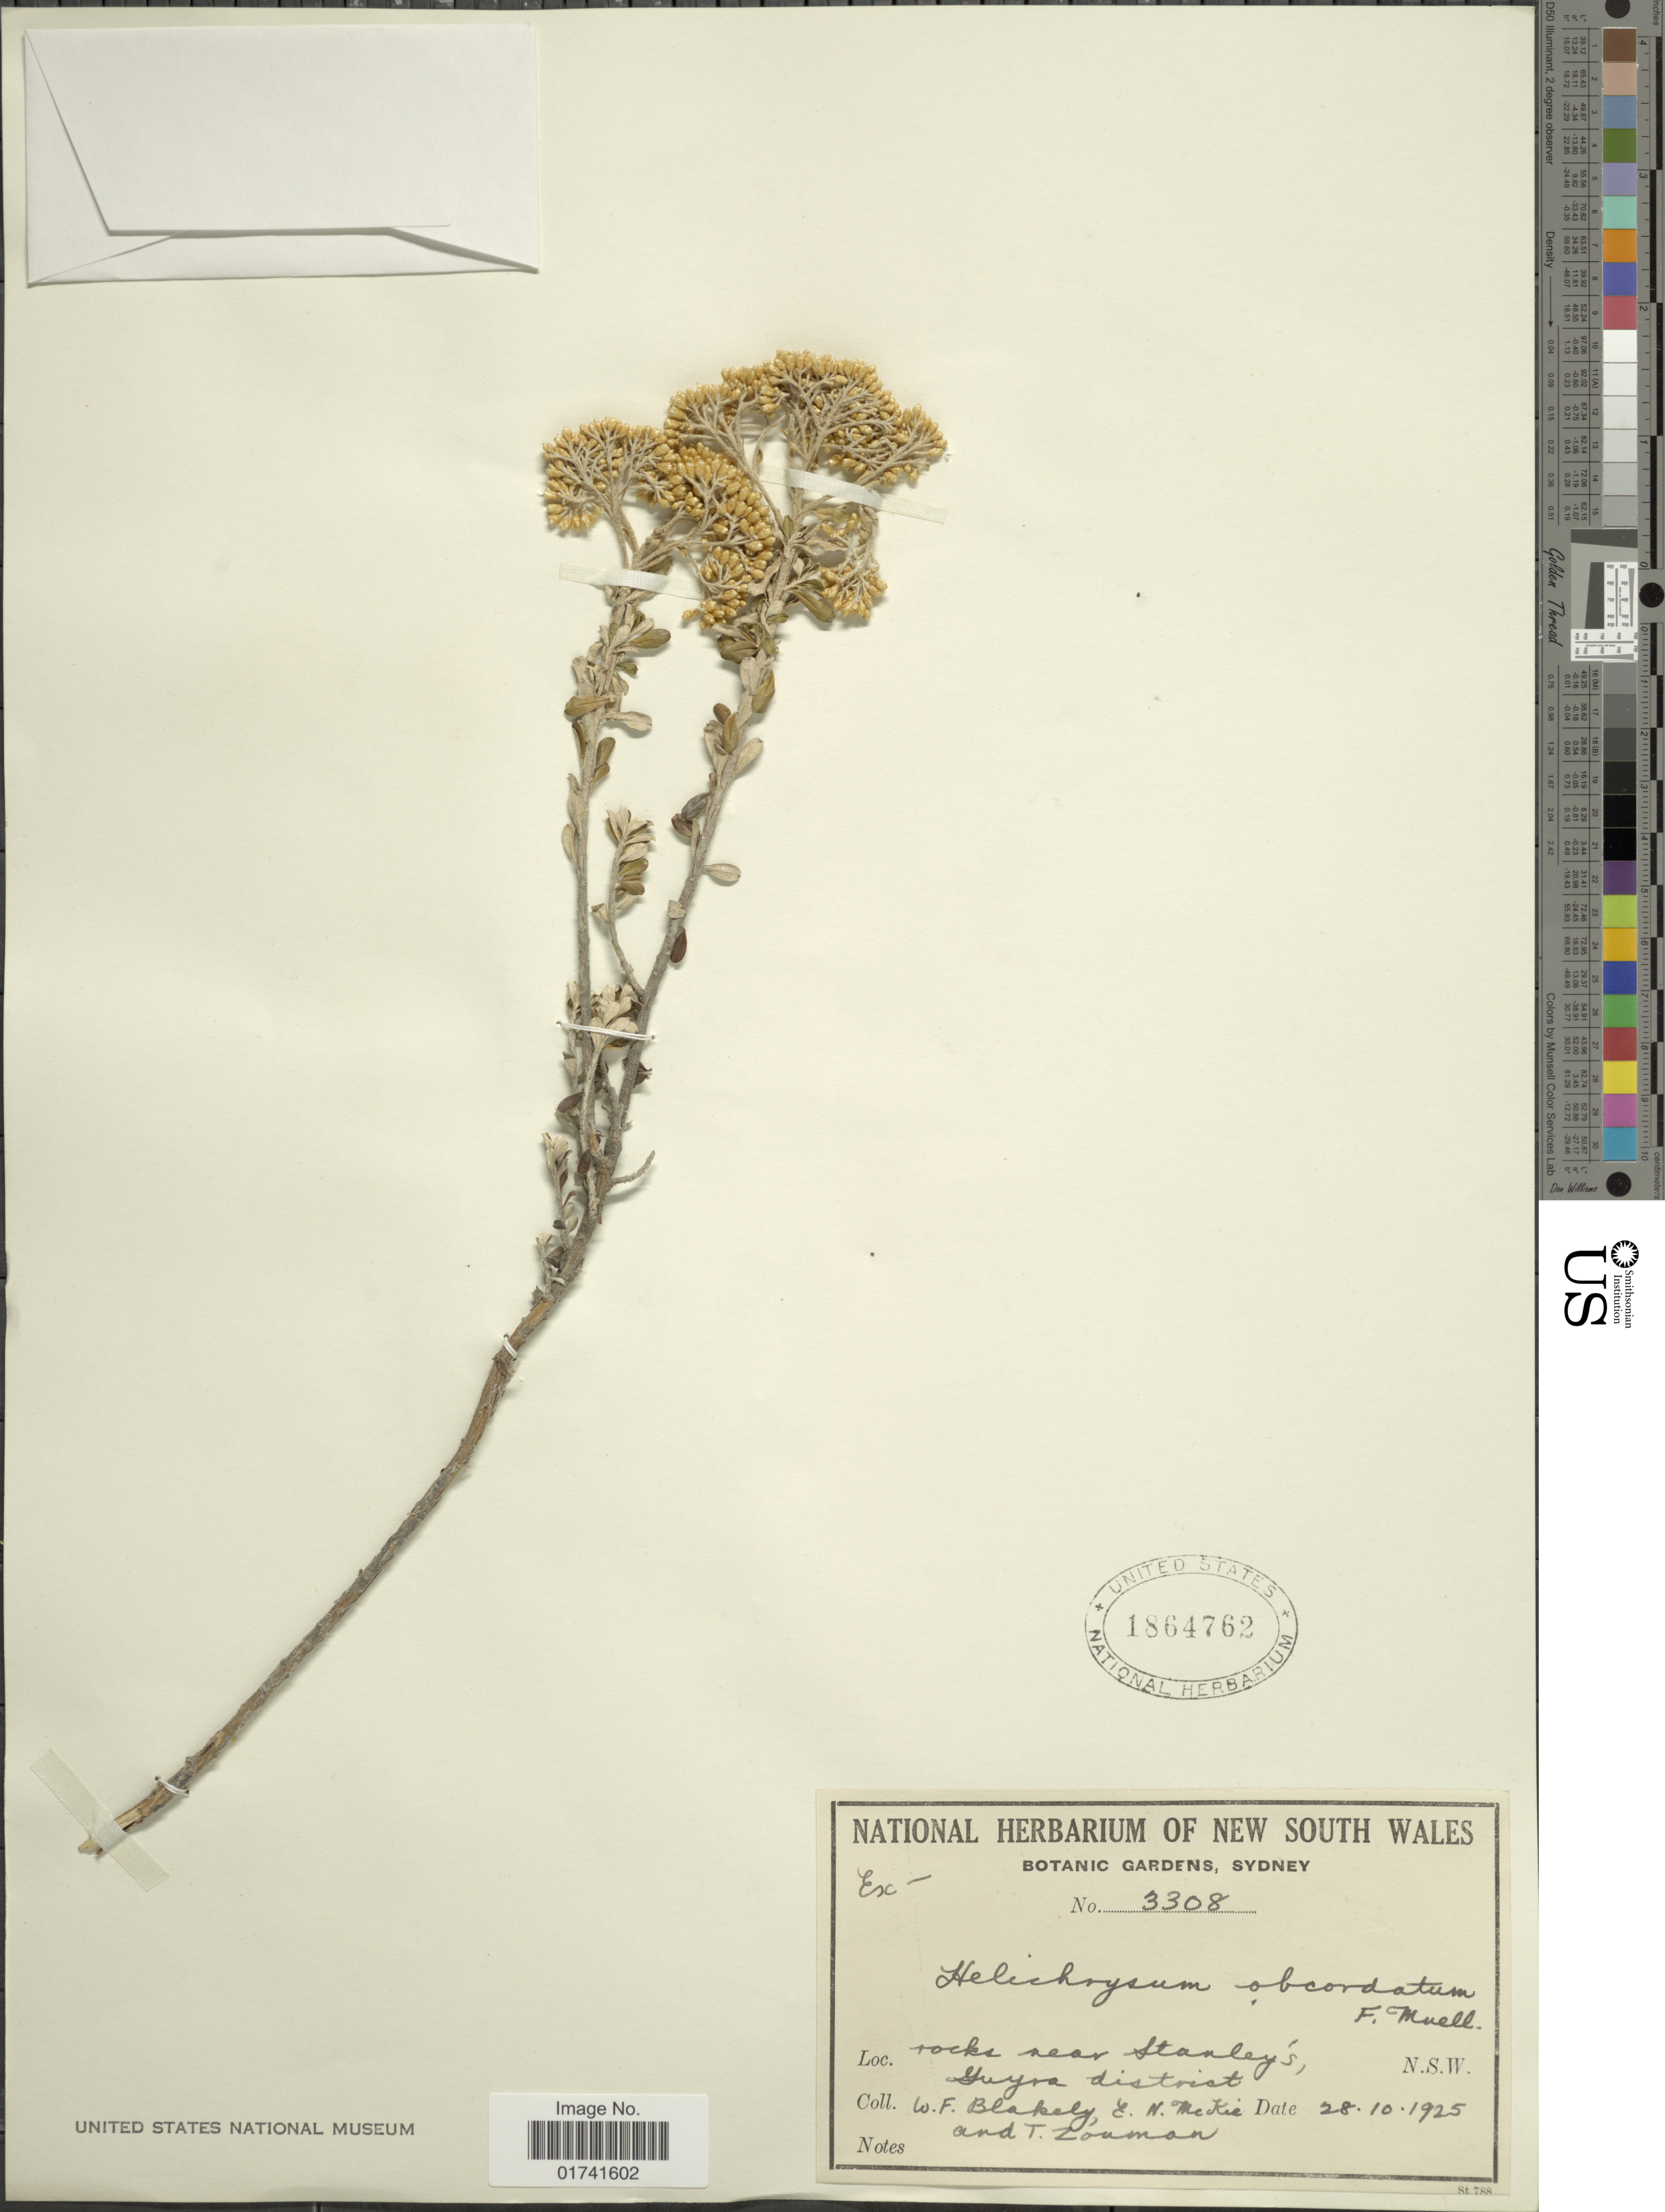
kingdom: Plantae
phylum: Tracheophyta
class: Magnoliopsida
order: Asterales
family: Asteraceae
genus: Ozothamnus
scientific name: Ozothamnus obcordatus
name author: DC.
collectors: W. Blakely, E. McKie & Collector illegible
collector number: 3308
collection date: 1925-10-28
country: Australia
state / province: New South Wales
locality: Rocks near Stanley's, Guyra district.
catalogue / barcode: US 1864762